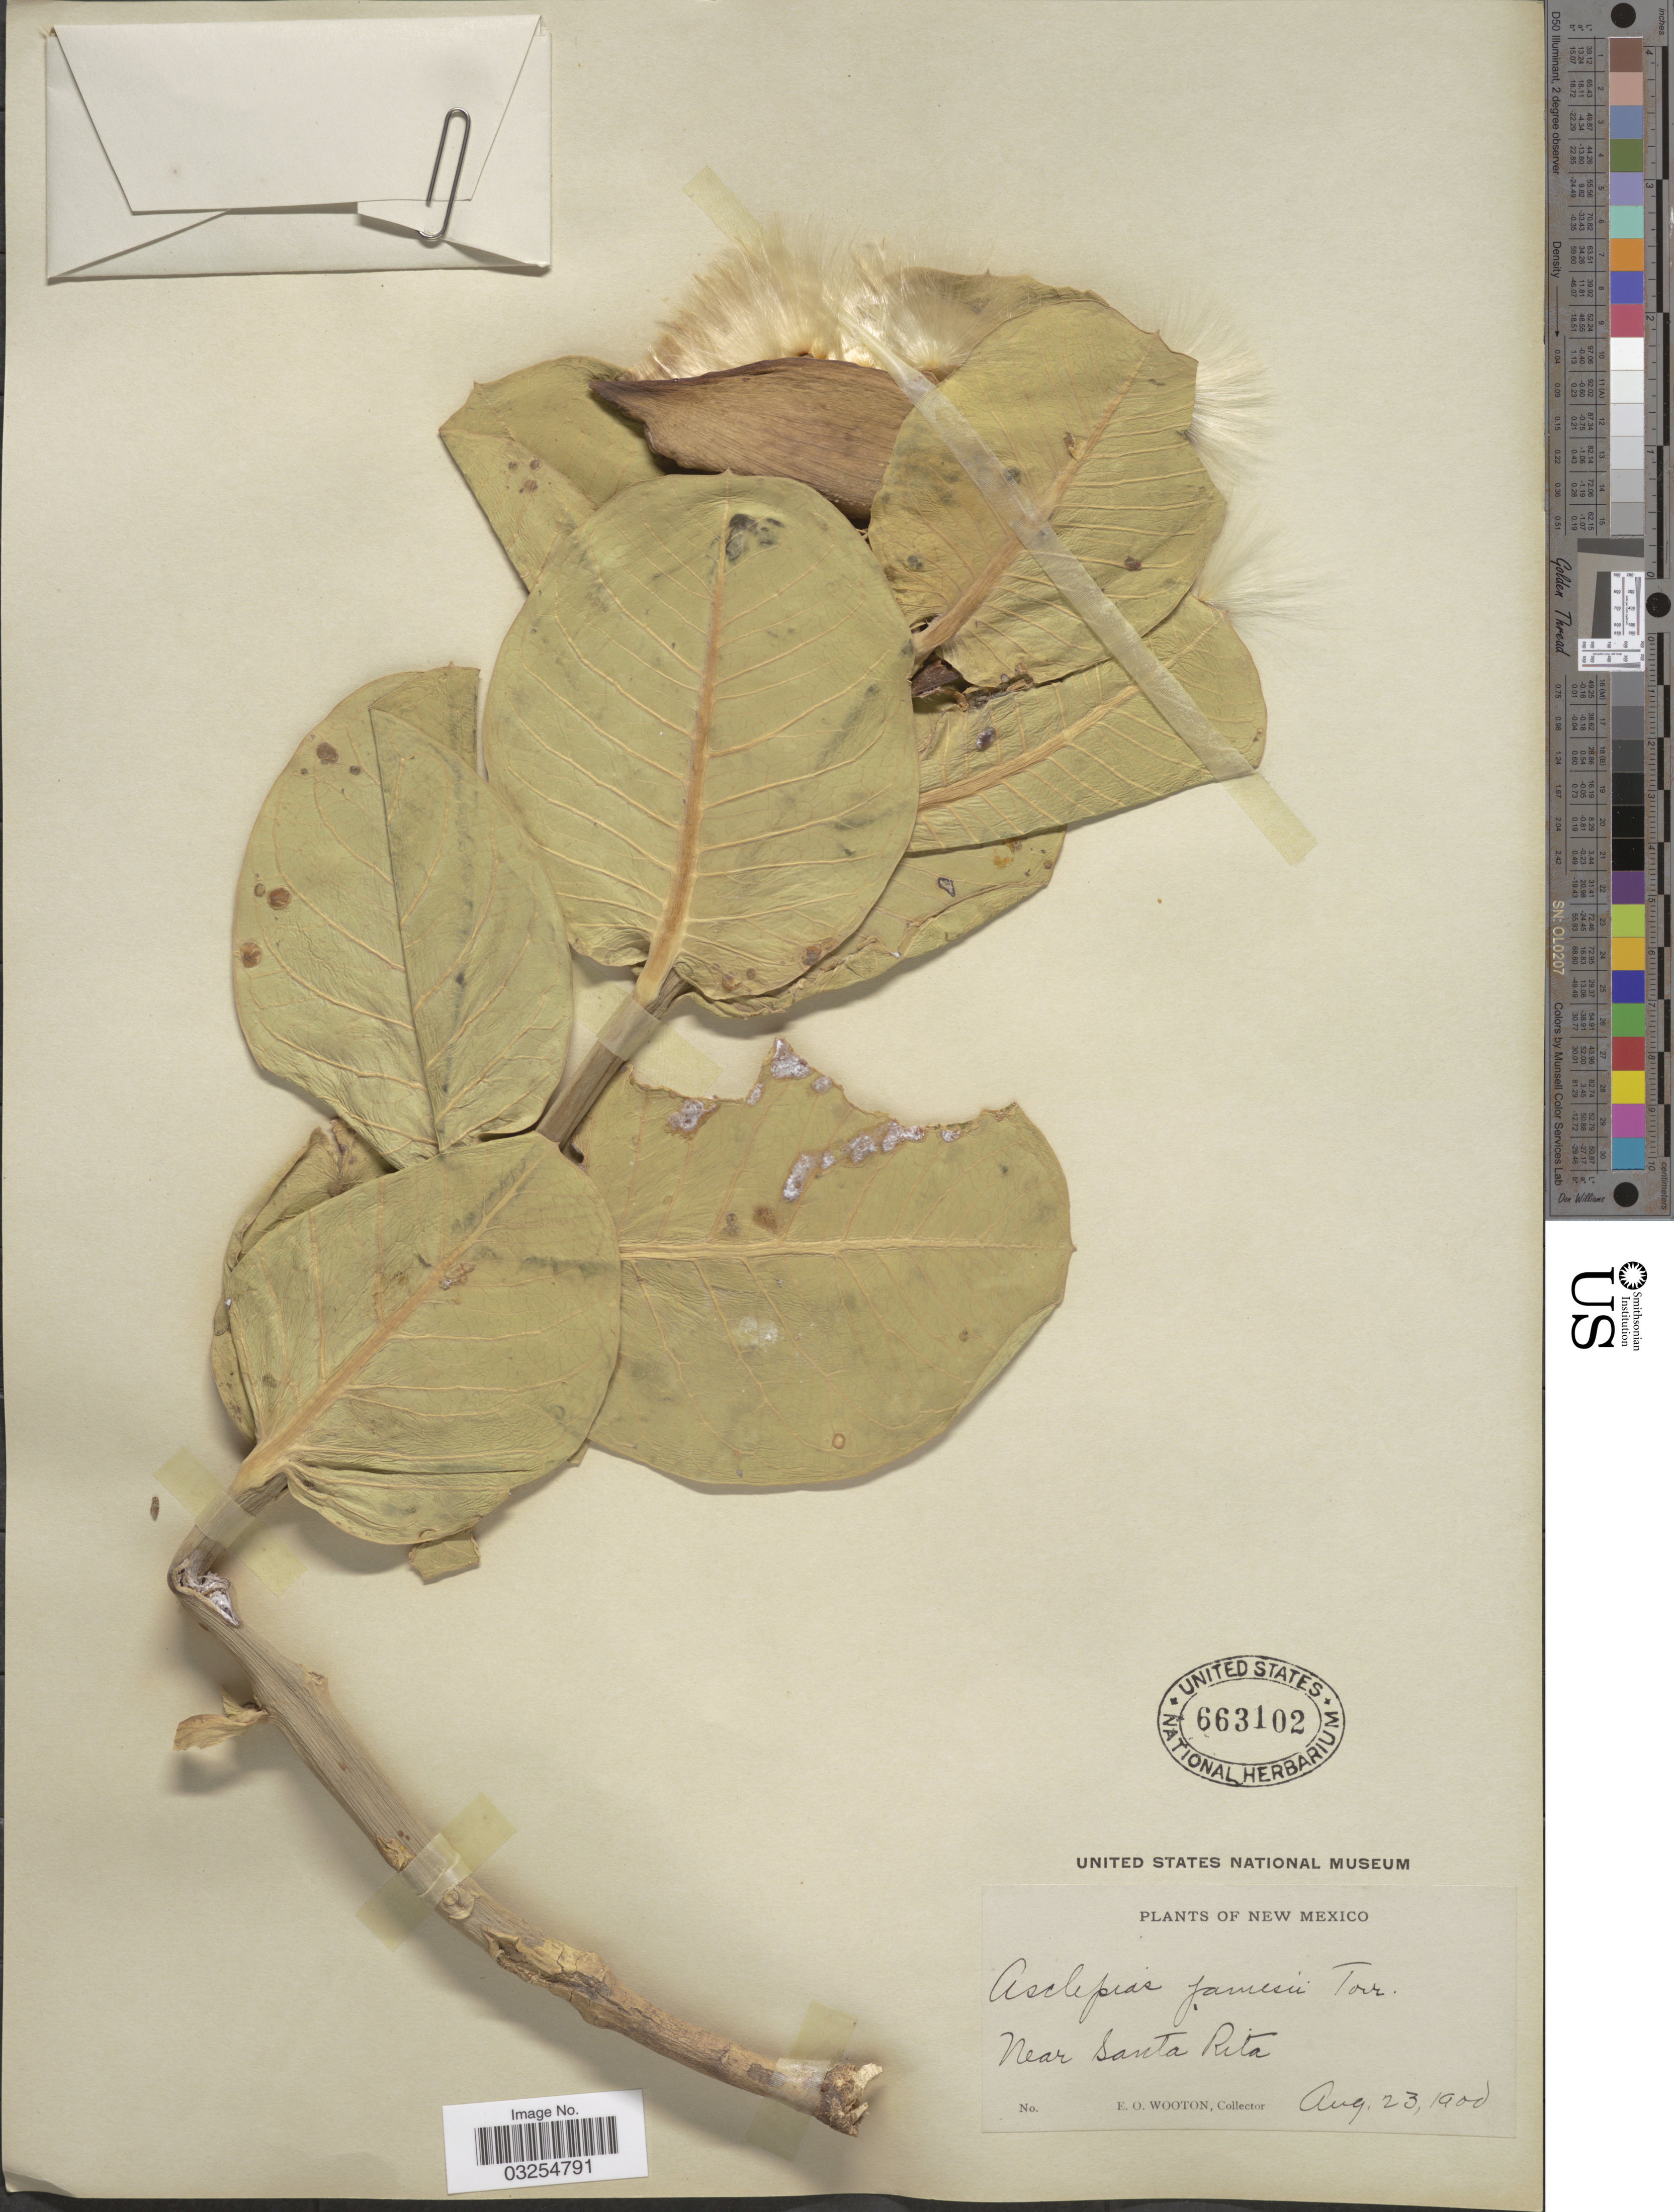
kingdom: Plantae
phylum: Tracheophyta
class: Magnoliopsida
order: Gentianales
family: Apocynaceae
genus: Asclepias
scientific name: Asclepias latifolia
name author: Torr.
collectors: E. O. Wooton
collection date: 1900-08-23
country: United States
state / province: New Mexico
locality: Near Santa Rita.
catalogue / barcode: US 663102